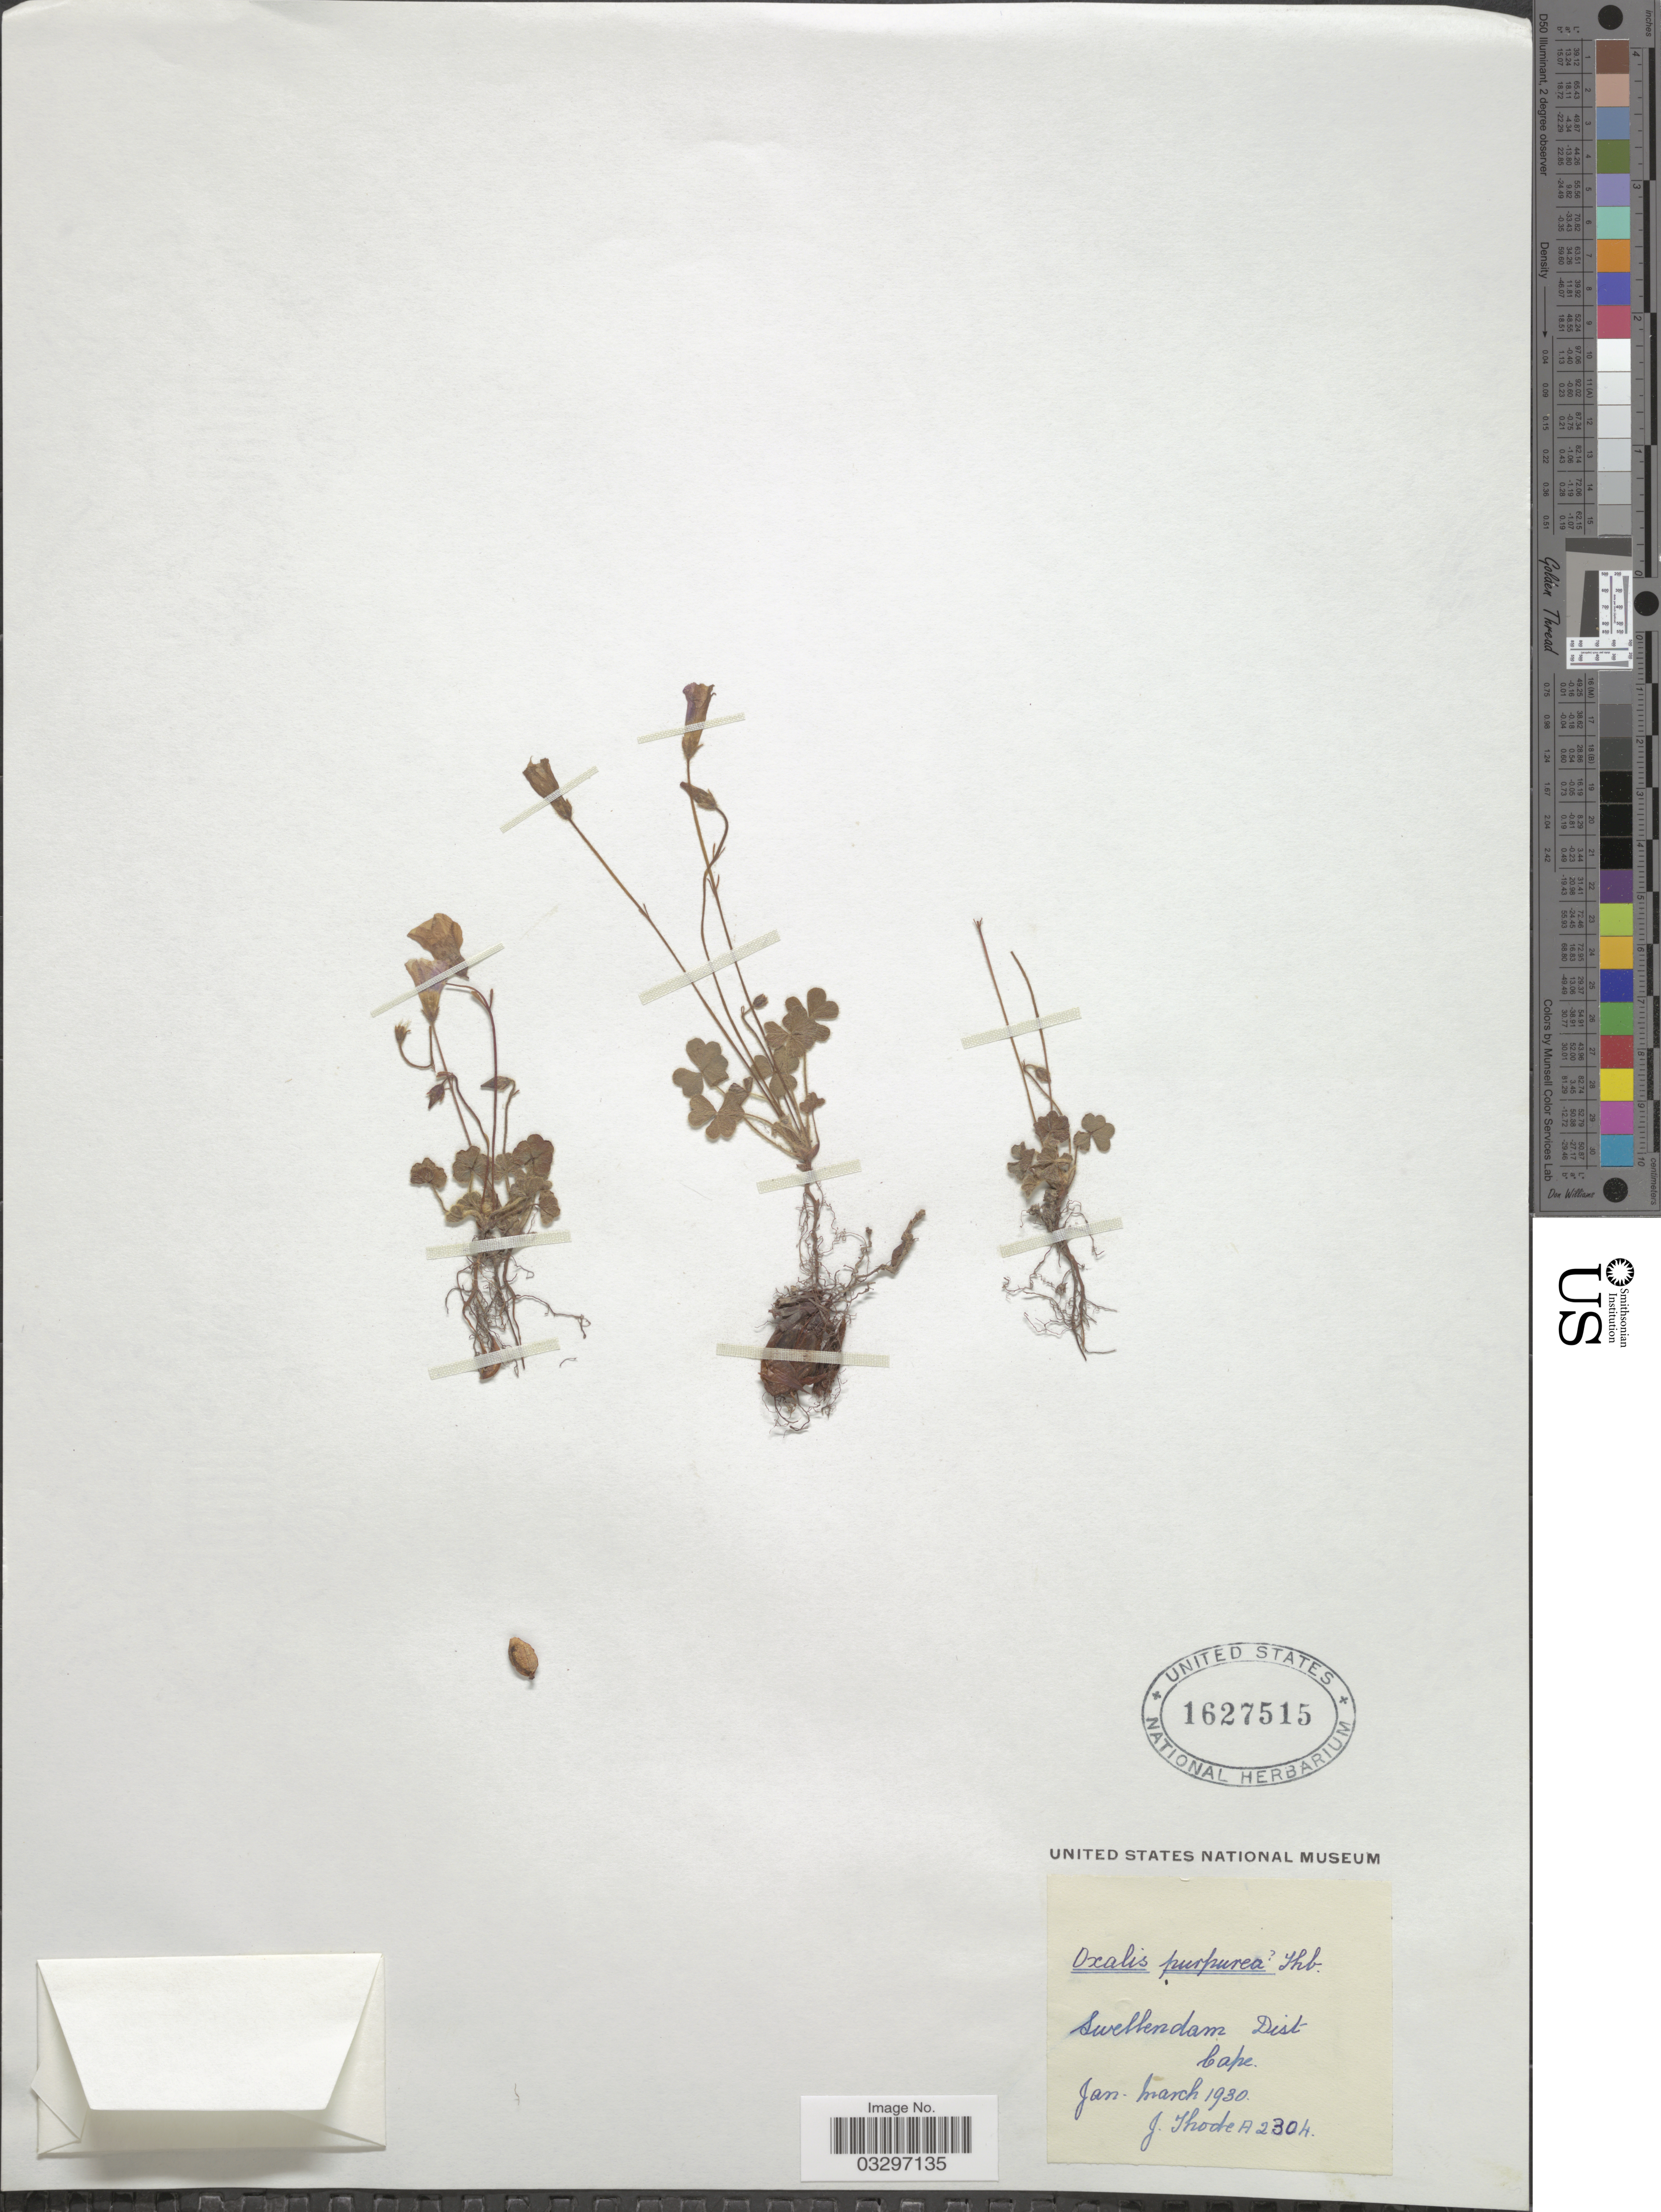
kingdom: Plantae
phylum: Tracheophyta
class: Magnoliopsida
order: Oxalidales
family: Oxalidaceae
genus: Oxalis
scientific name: Oxalis purpurea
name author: L.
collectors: J. Thode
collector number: A2304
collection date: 1930-01/1930-03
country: South Africa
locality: Swellendam Dist. Cape.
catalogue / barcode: US 1627515